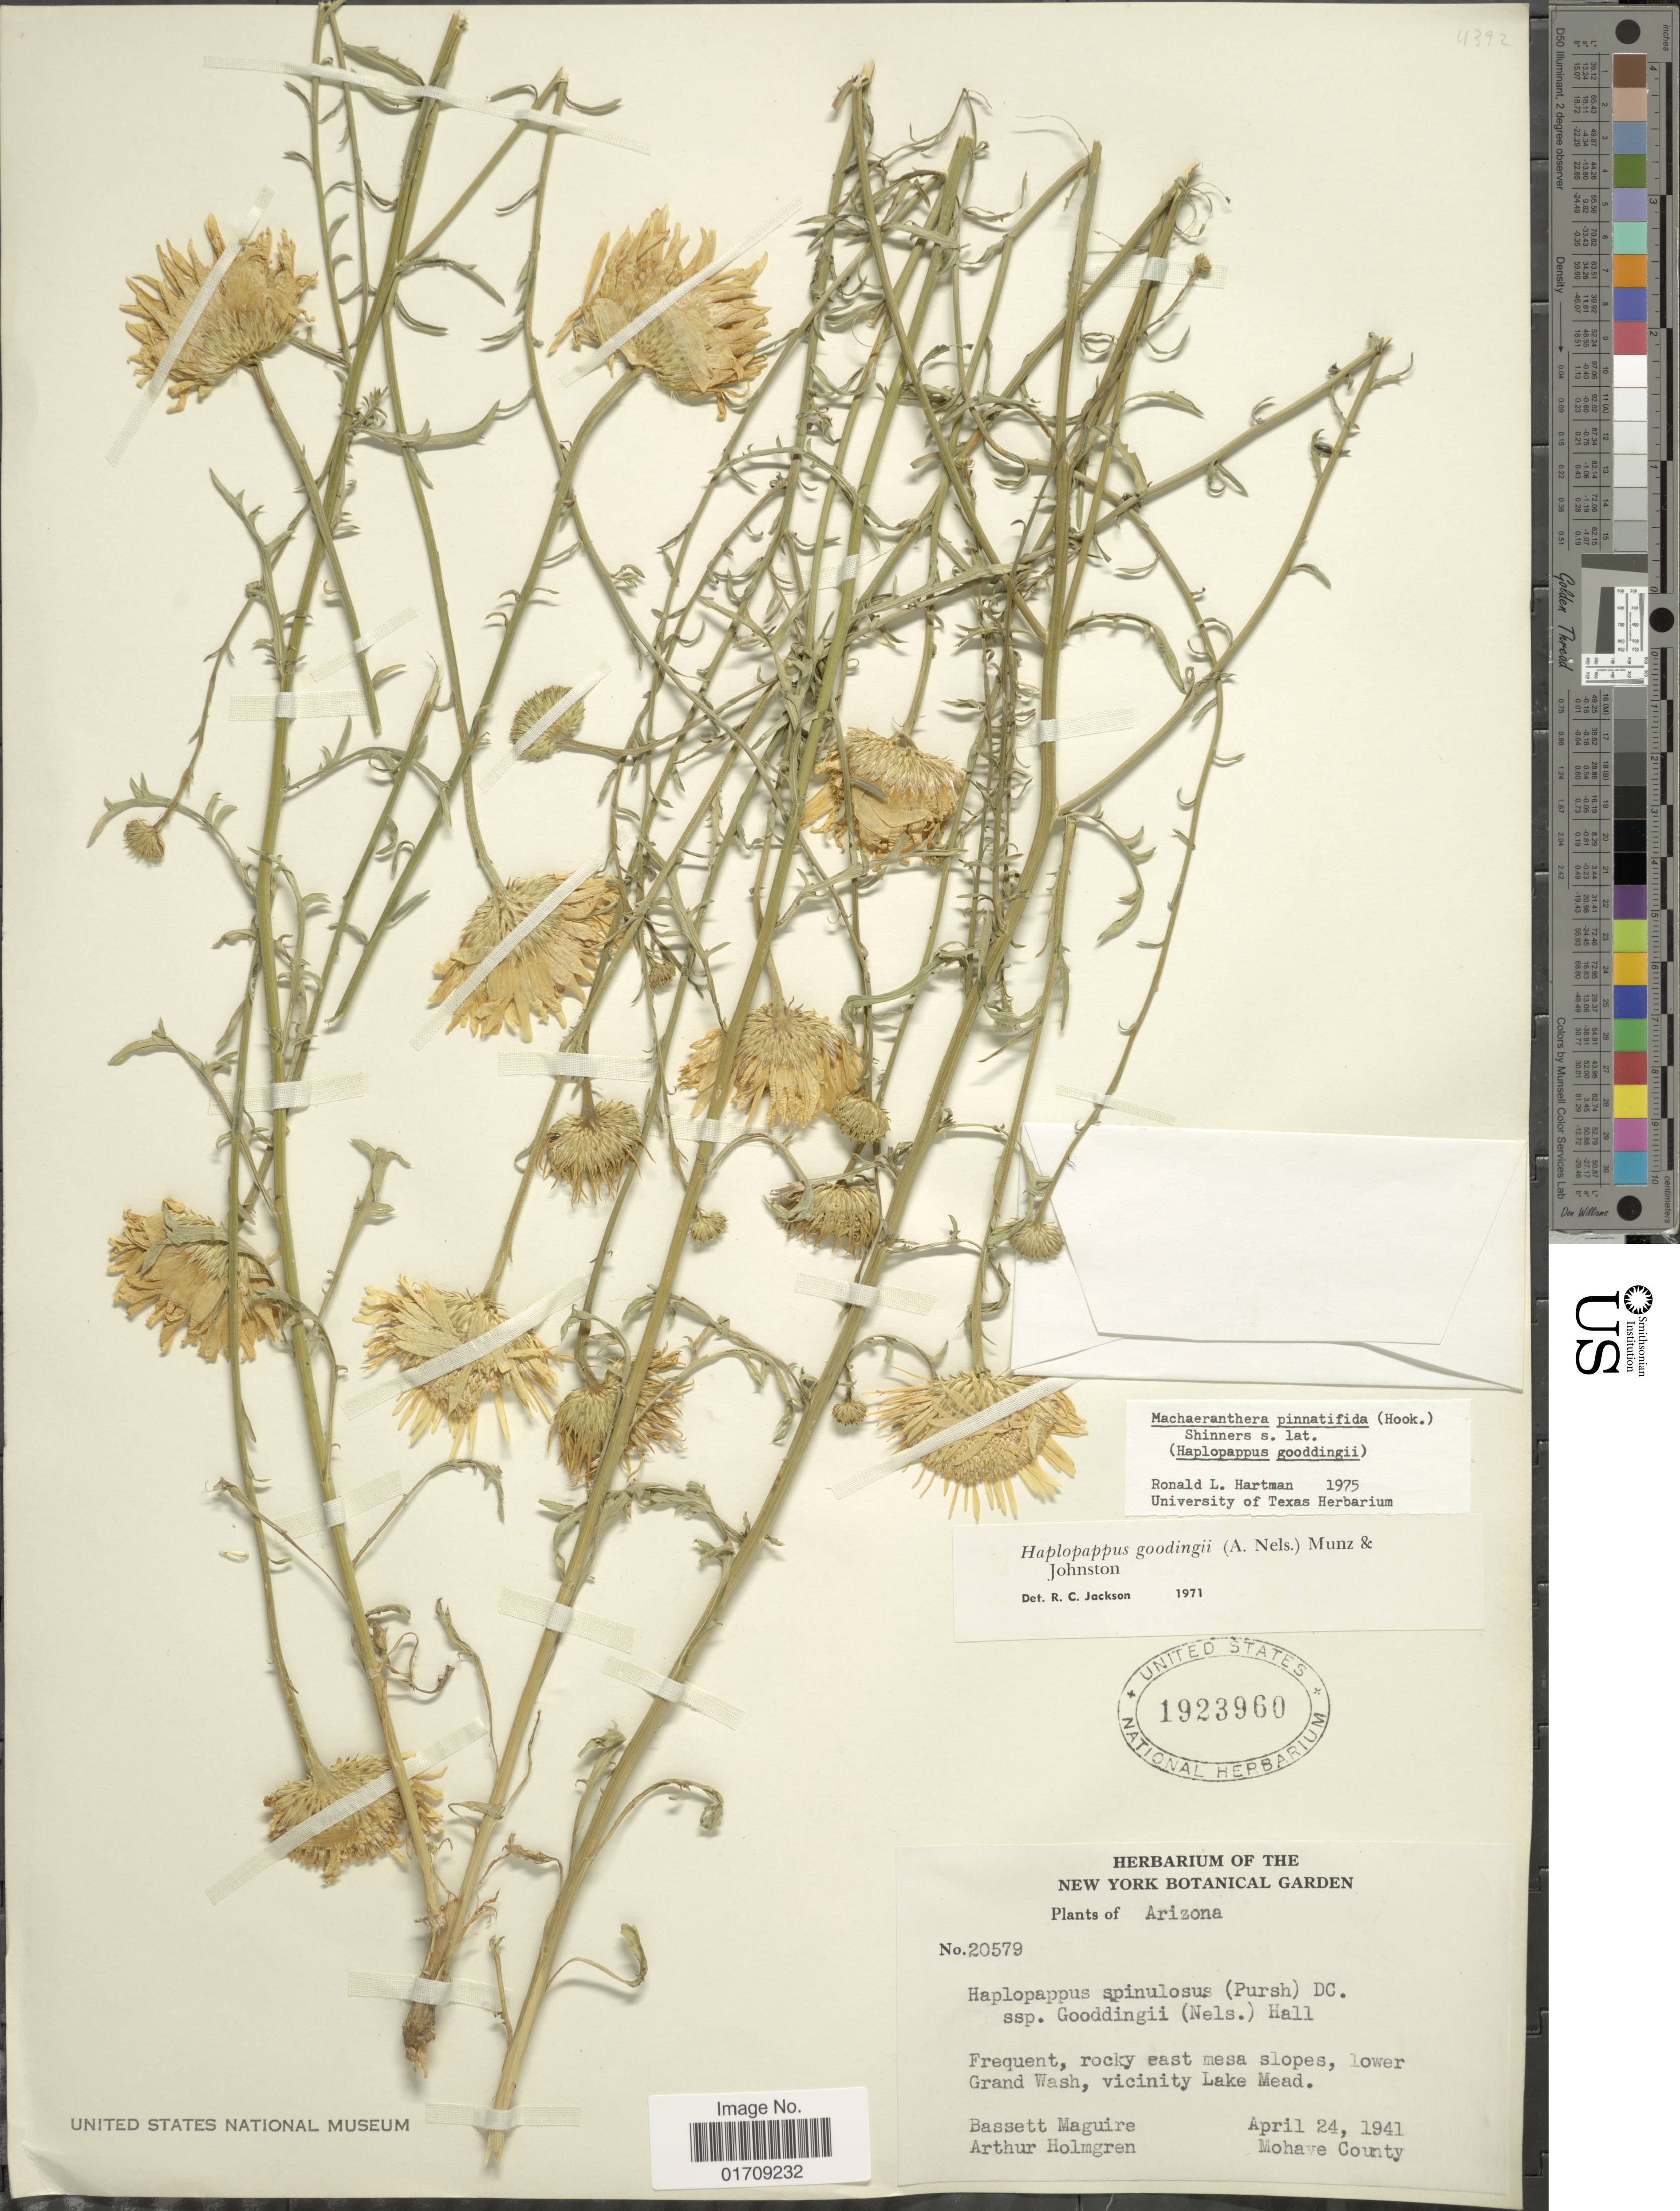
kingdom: Plantae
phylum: Tracheophyta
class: Magnoliopsida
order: Asterales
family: Asteraceae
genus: Machaeranthera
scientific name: Machaeranthera pinnatifida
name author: (Hook.) Shinners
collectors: B. Maguire & A. H. Holmgren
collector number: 20579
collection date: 1941-04-24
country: United States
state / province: Arizona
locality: Lower Grand Wash, vicinity of Lake Mead, Mohave County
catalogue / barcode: US 1923960